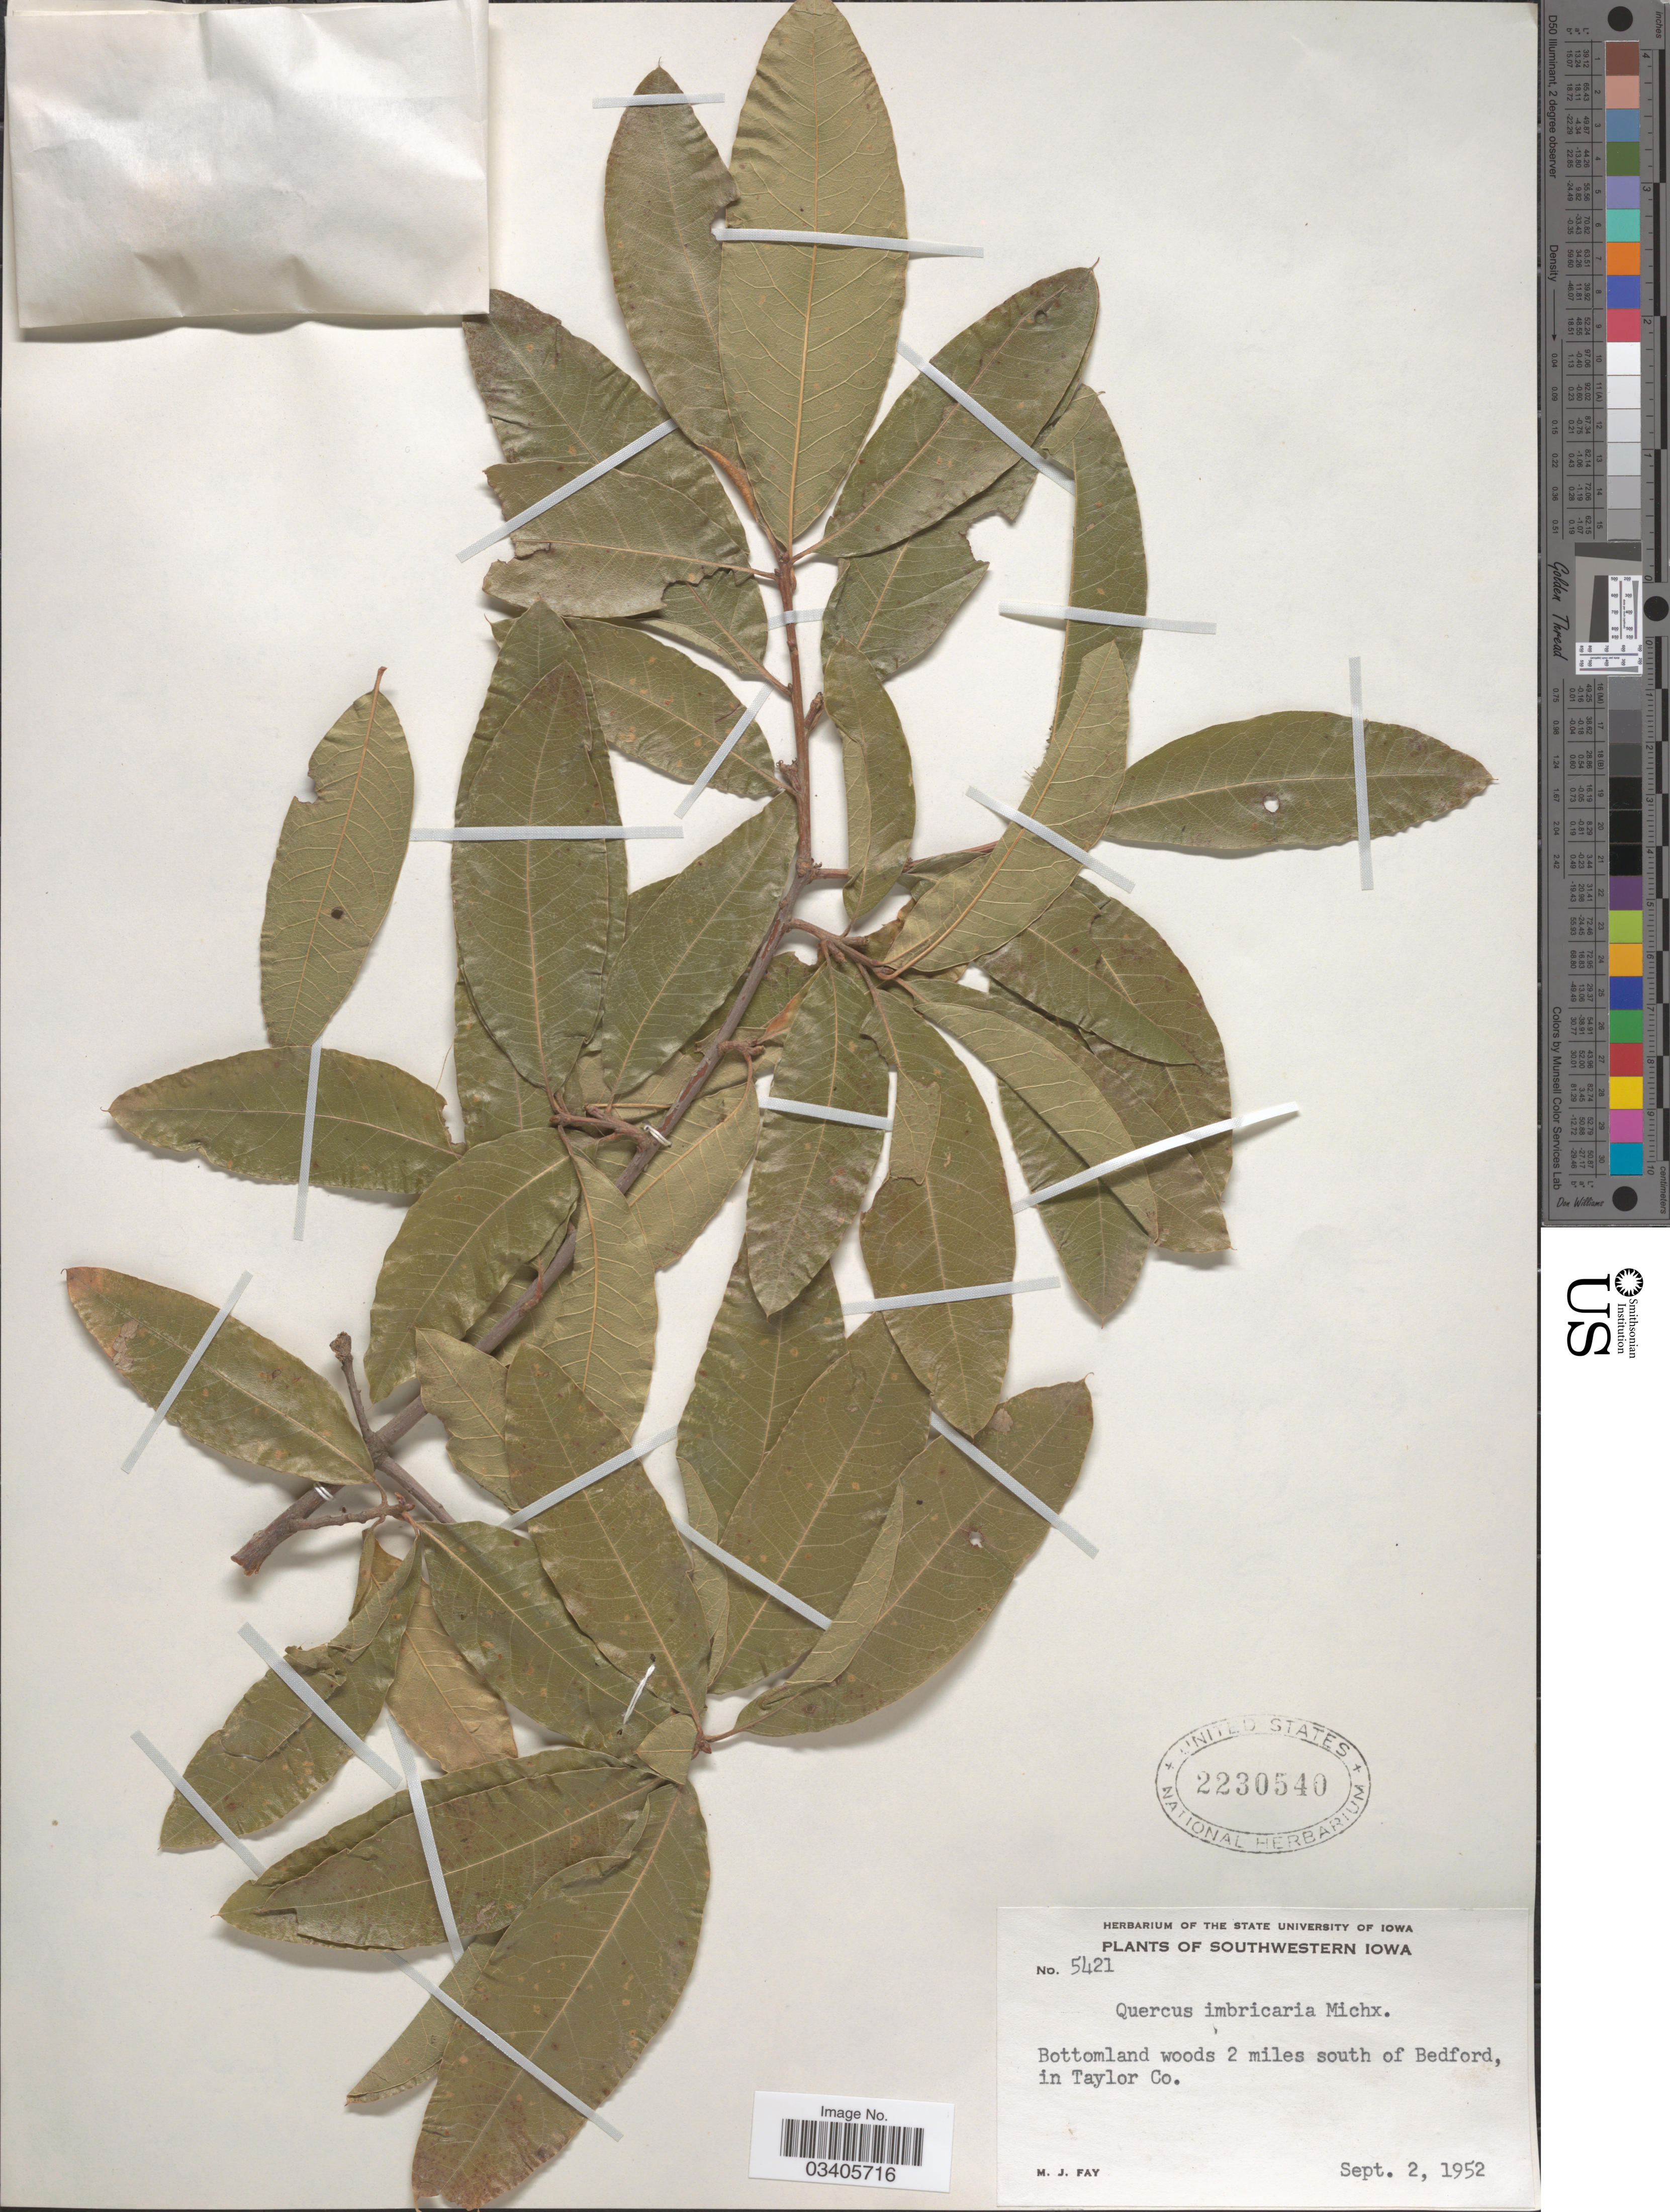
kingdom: Plantae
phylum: Tracheophyta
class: Magnoliopsida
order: Fagales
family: Fagaceae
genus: Quercus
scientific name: Quercus imbricaria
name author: Michx.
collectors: M. Fay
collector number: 5421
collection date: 1952-09-02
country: United States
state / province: Iowa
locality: Southwestern Iowa. Bottomland woods 2 miles soouth of Bedford, in Taylor Co.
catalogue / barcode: US 2230540